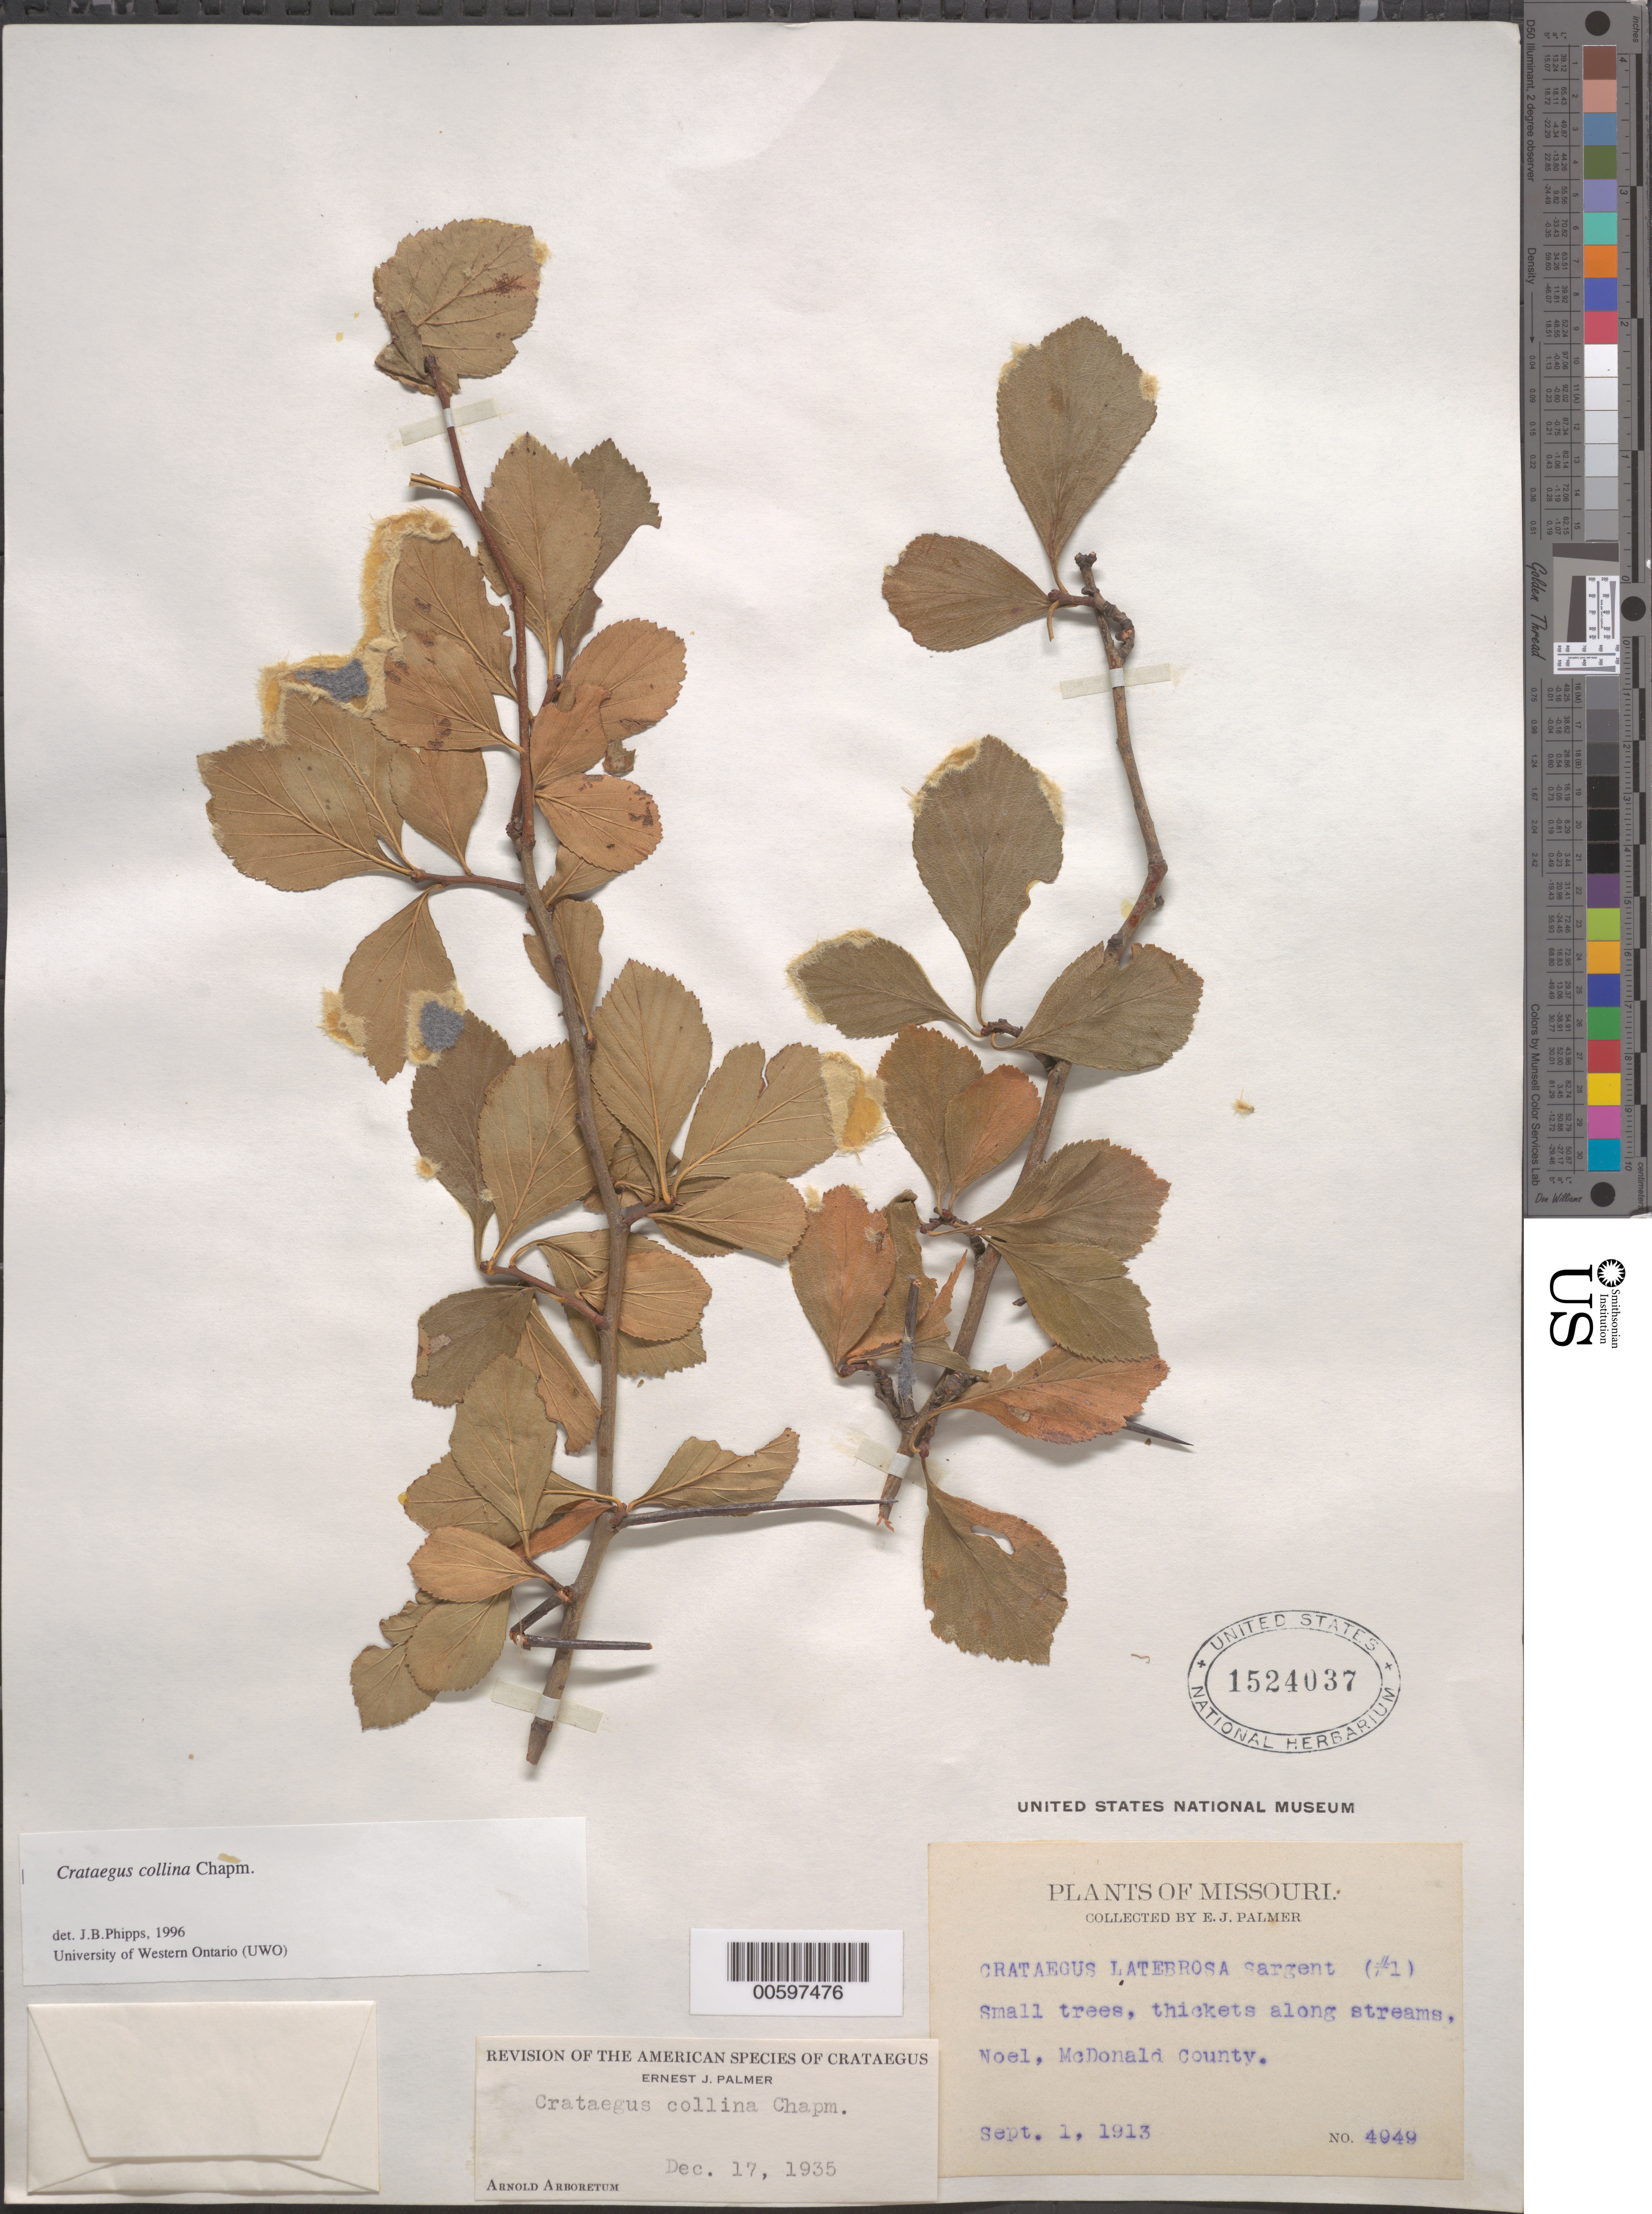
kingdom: Plantae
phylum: Tracheophyta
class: Magnoliopsida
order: Rosales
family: Rosaceae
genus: Crataegus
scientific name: Crataegus collina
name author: Chapm.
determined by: Palmer, E. J.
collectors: E. J. Palmer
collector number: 4949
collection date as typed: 01 Sep 1913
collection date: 1913-09-01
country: United States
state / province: Missouri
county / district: McDonald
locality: Noel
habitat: Thickets along streams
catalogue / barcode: US 1524037